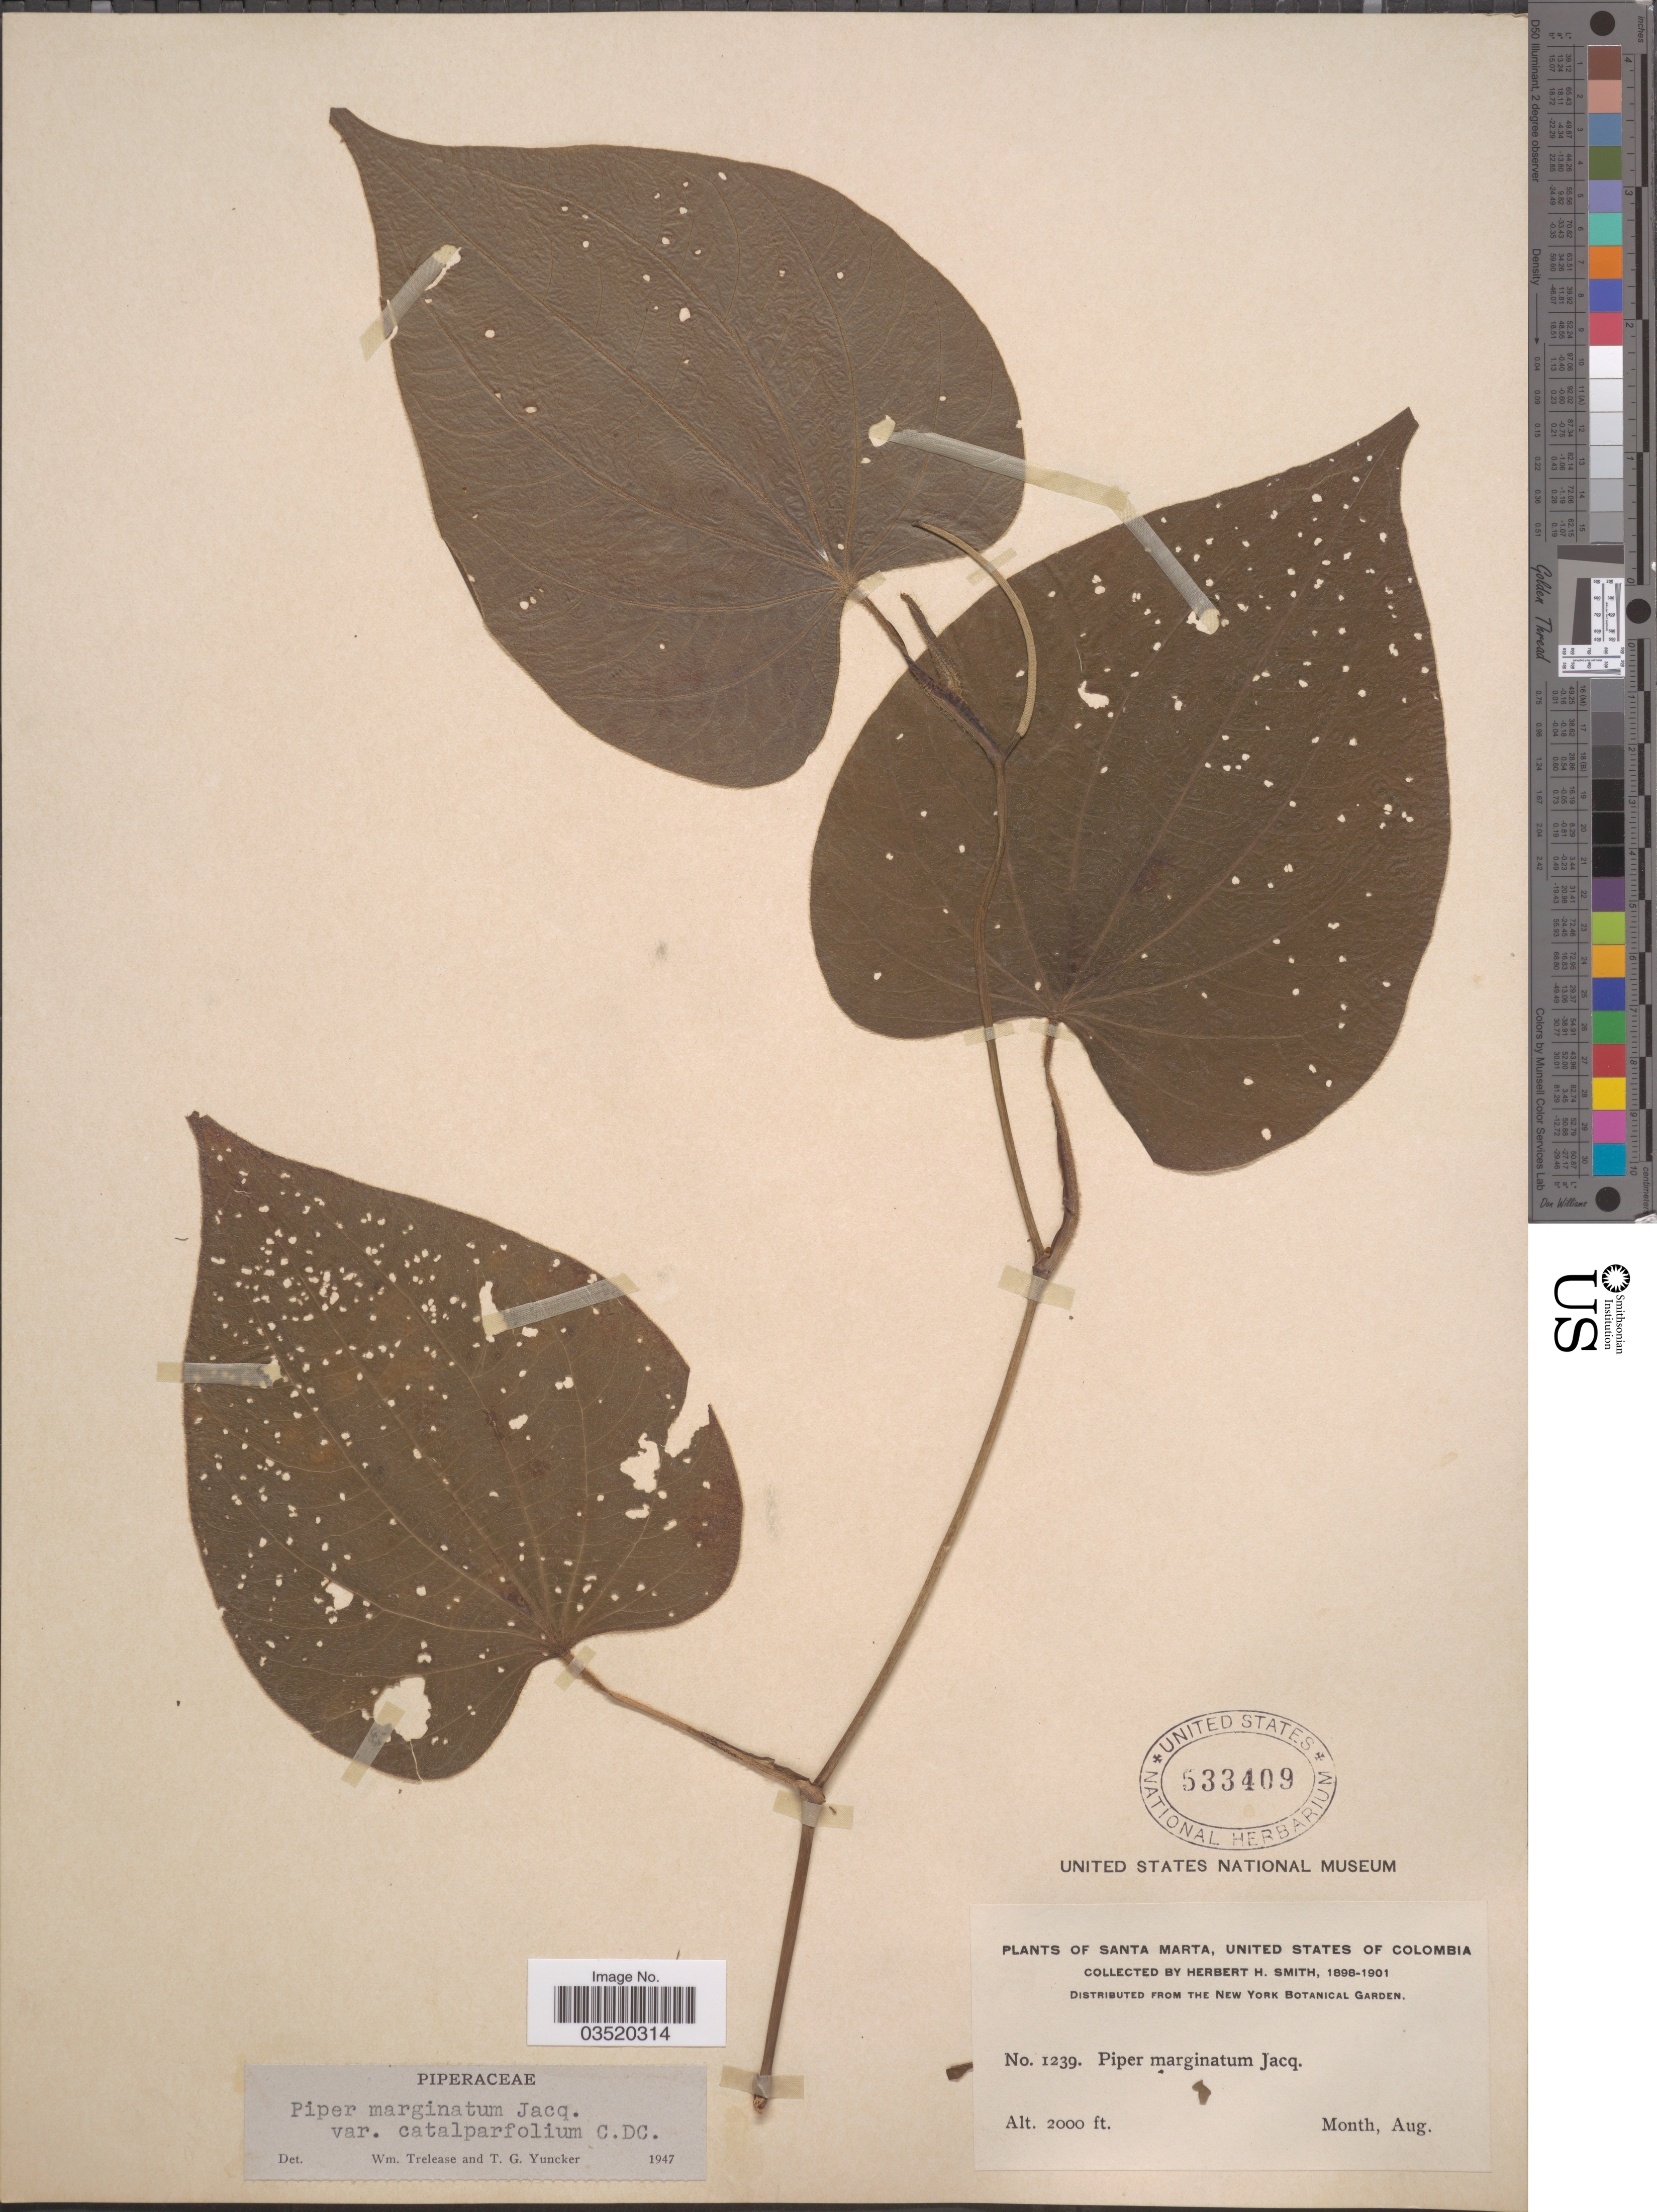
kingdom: Plantae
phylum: Tracheophyta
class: Magnoliopsida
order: Piperales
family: Piperaceae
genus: Piper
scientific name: Piper marginatum var. catalpifolium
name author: (Kunth) C. DC.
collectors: Herbert H. Smith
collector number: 1239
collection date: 1898-08/1901-08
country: Colombia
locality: Santa Marta, United States of Colombia.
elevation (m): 610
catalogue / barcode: US 533409